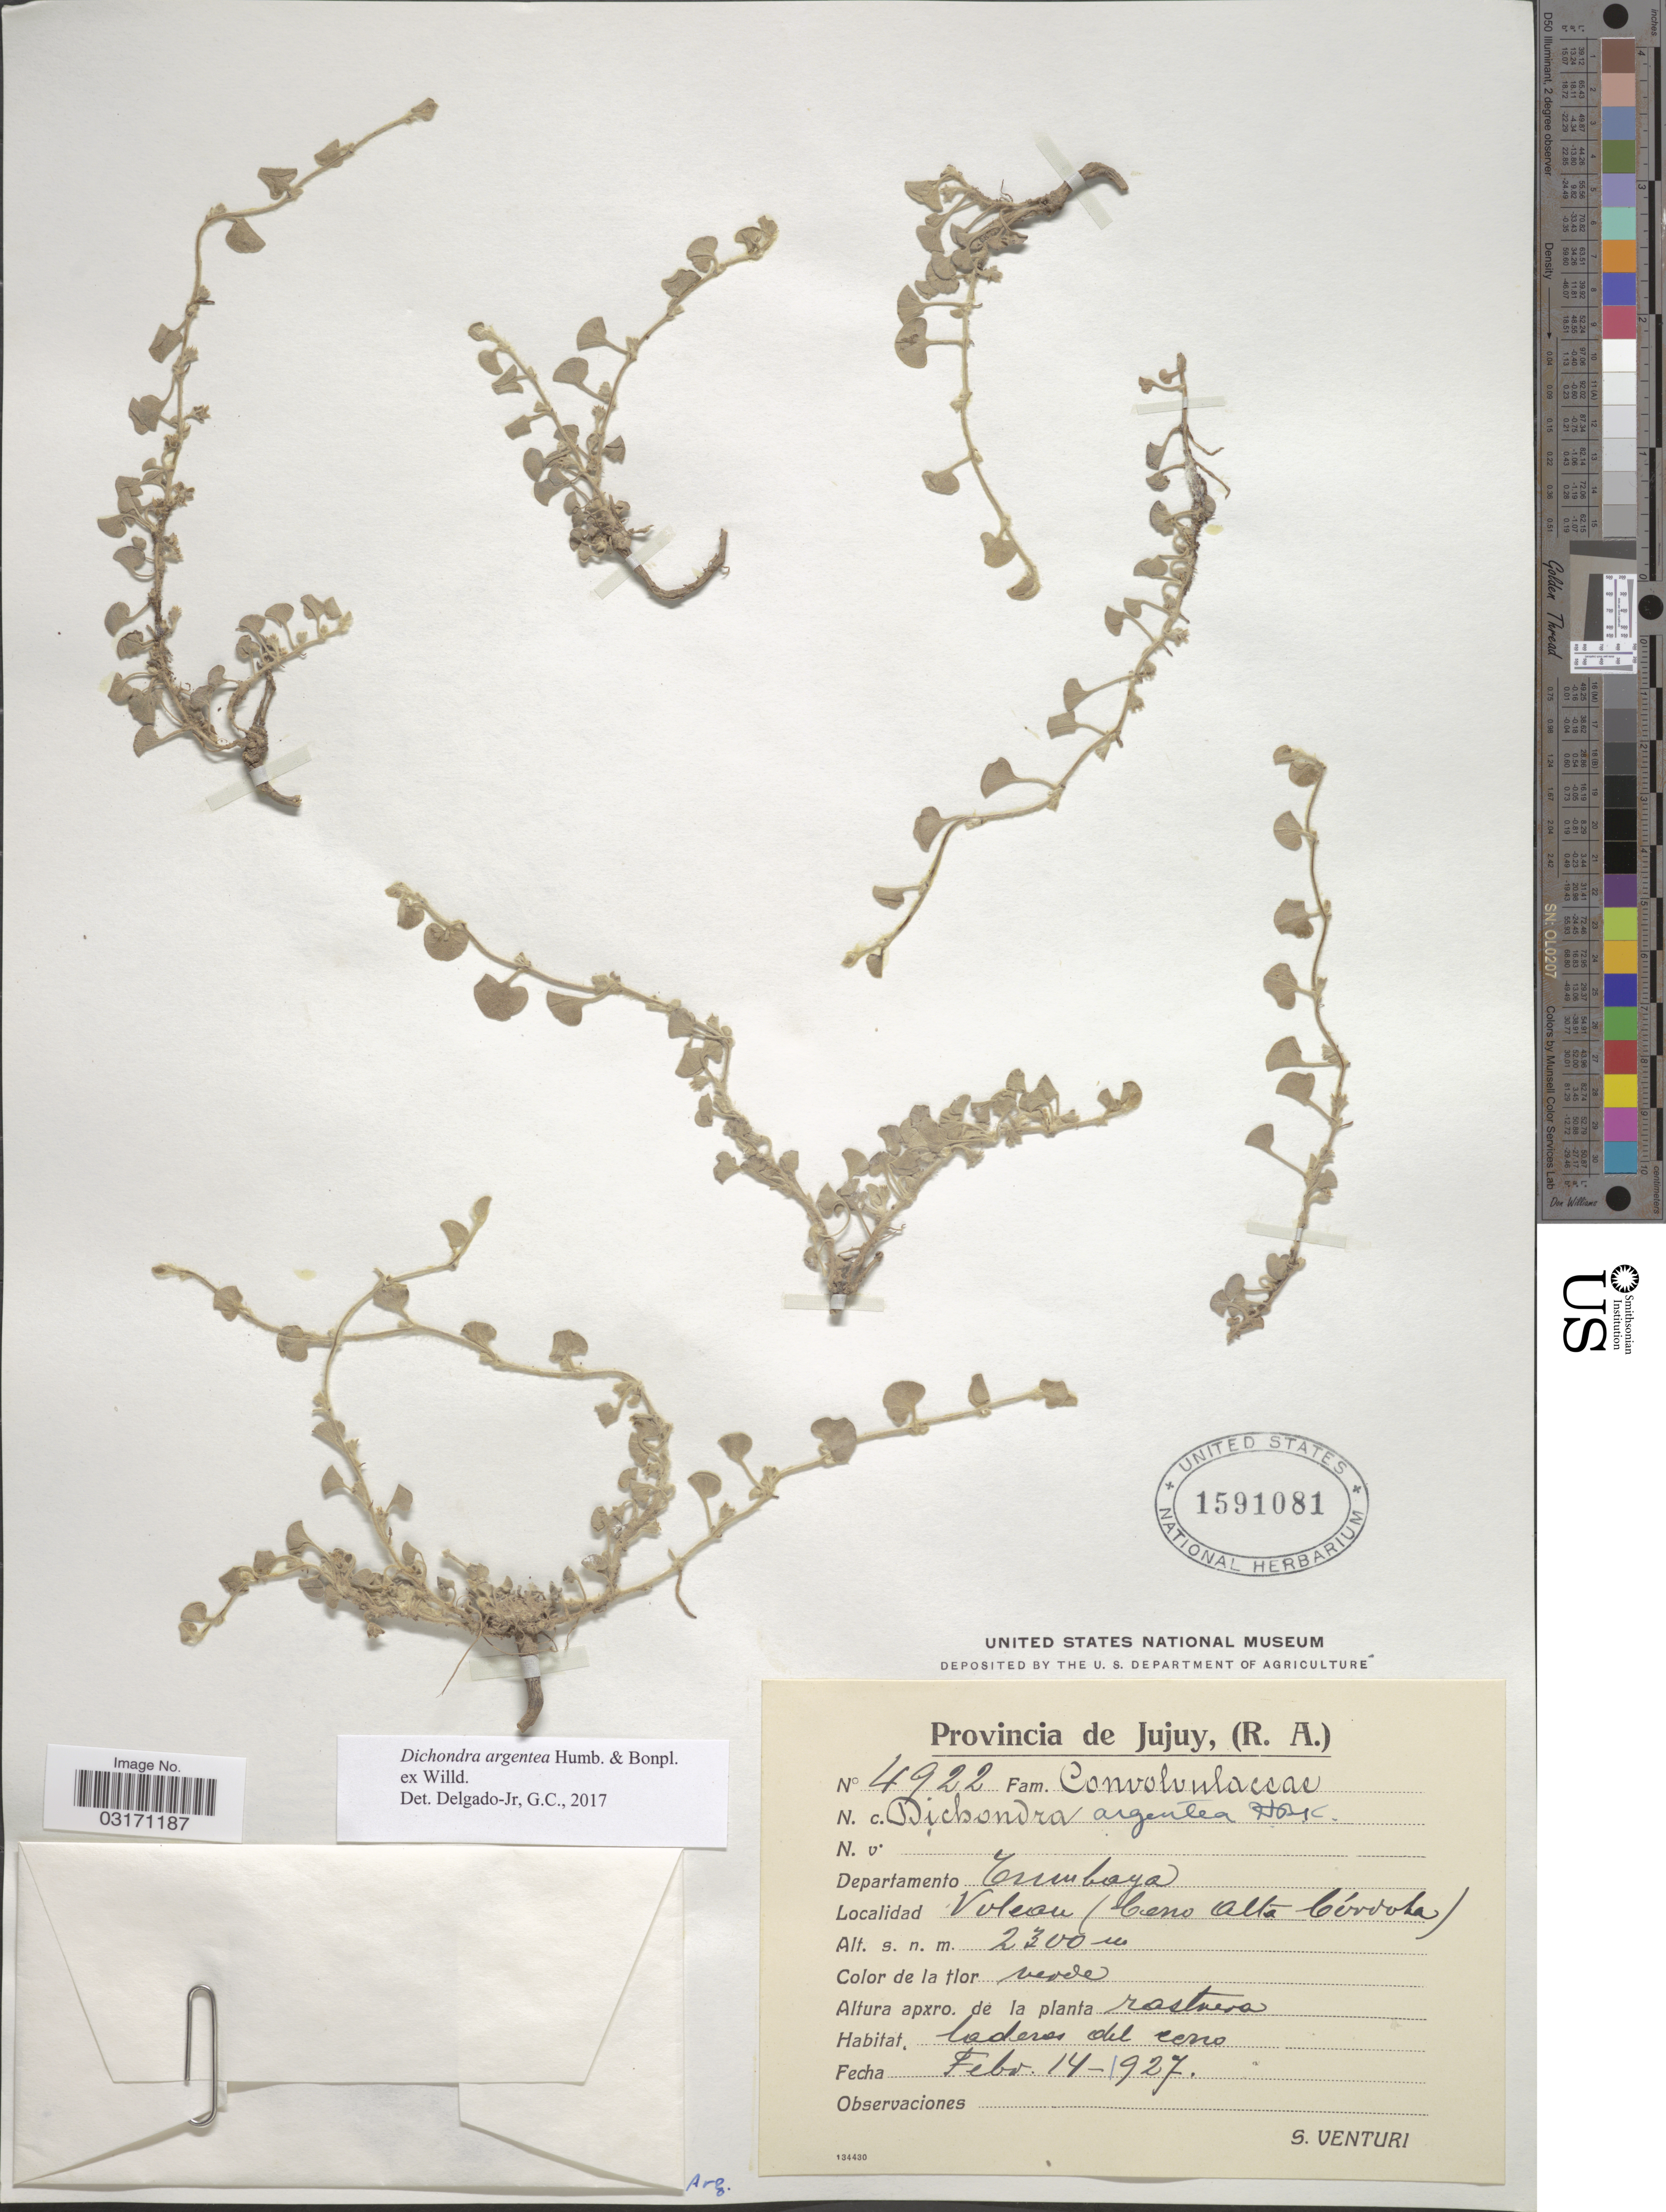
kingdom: Plantae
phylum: Tracheophyta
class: Magnoliopsida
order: Solanales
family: Convolvulaceae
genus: Dichondra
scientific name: Dichondra argentea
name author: Humb. & Bonpl. ex Willd.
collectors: S. Venturi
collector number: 4922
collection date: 1927-02-14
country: Argentina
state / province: Jujuy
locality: Departamento Tumbaya. Volcan (Cerro Alta Córdoba).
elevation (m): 2300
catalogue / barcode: US 1591081